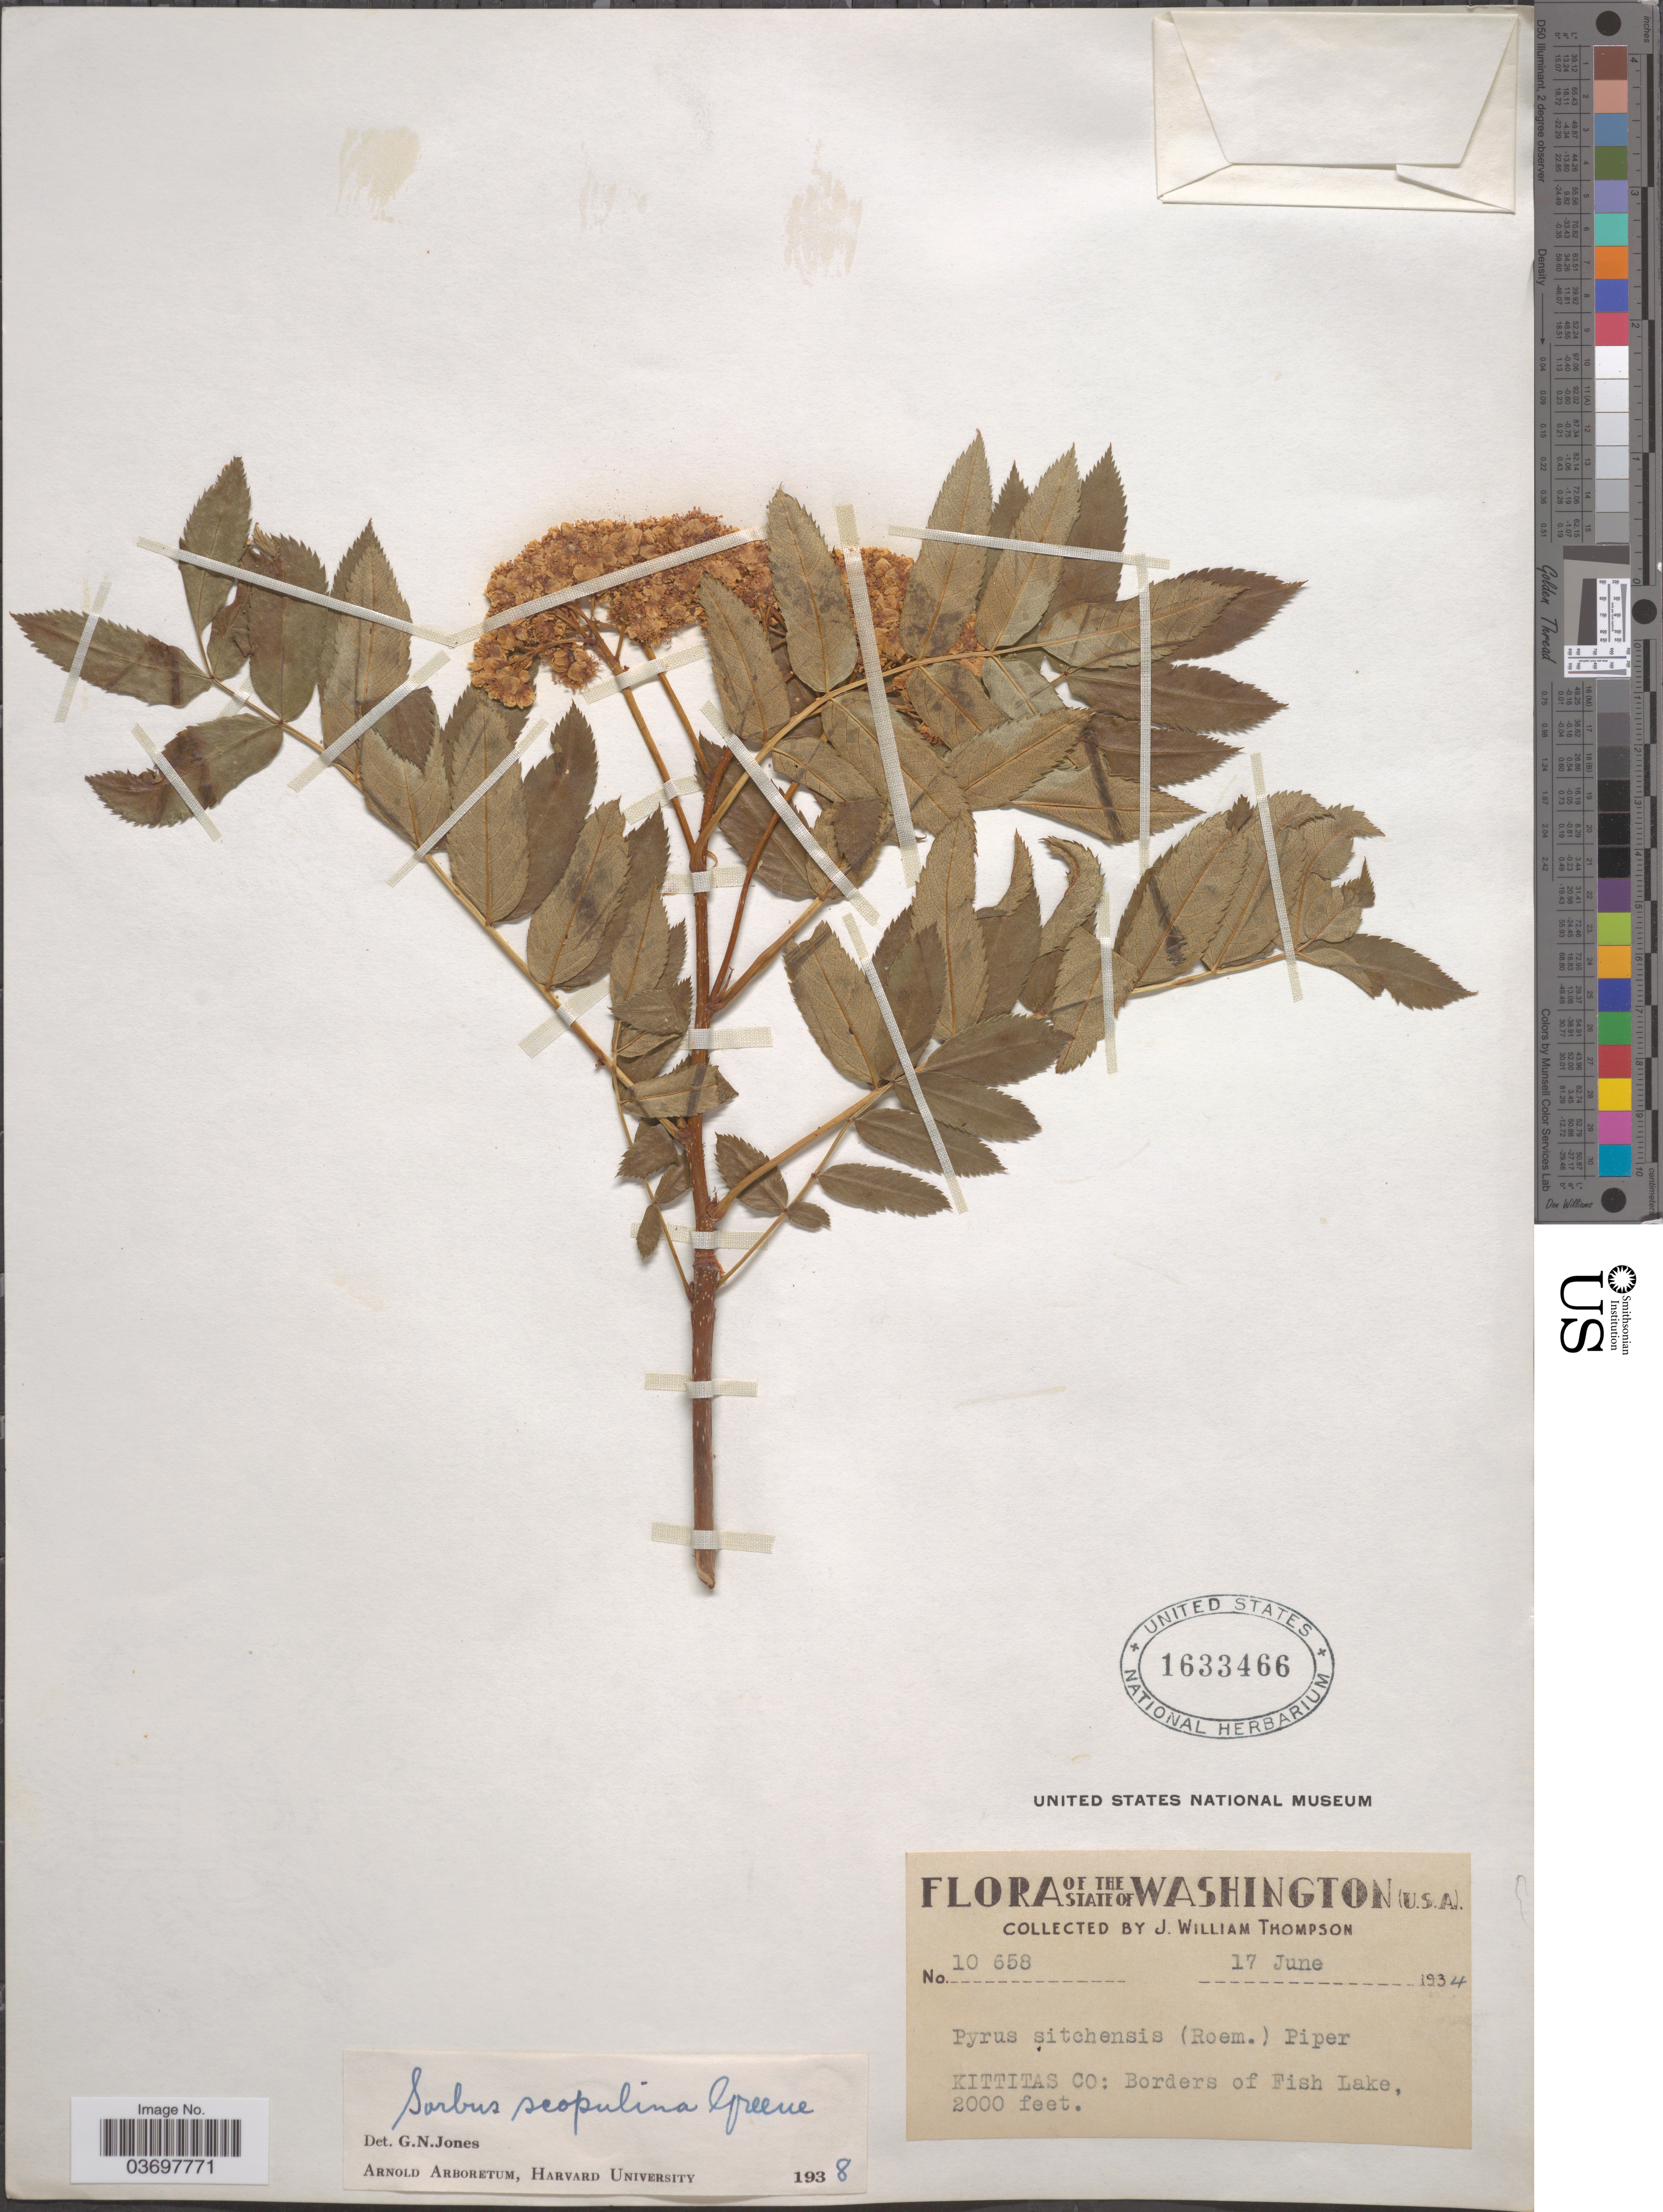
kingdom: Plantae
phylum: Tracheophyta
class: Magnoliopsida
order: Rosales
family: Rosaceae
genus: Sorbus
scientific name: Sorbus scopulina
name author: Greene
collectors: J. W. Thompson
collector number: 10658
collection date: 1934-06-17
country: United States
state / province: Washington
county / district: Kittitas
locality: Kittitas Co: Borders of Fish Lake.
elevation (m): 610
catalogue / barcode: US 1633466